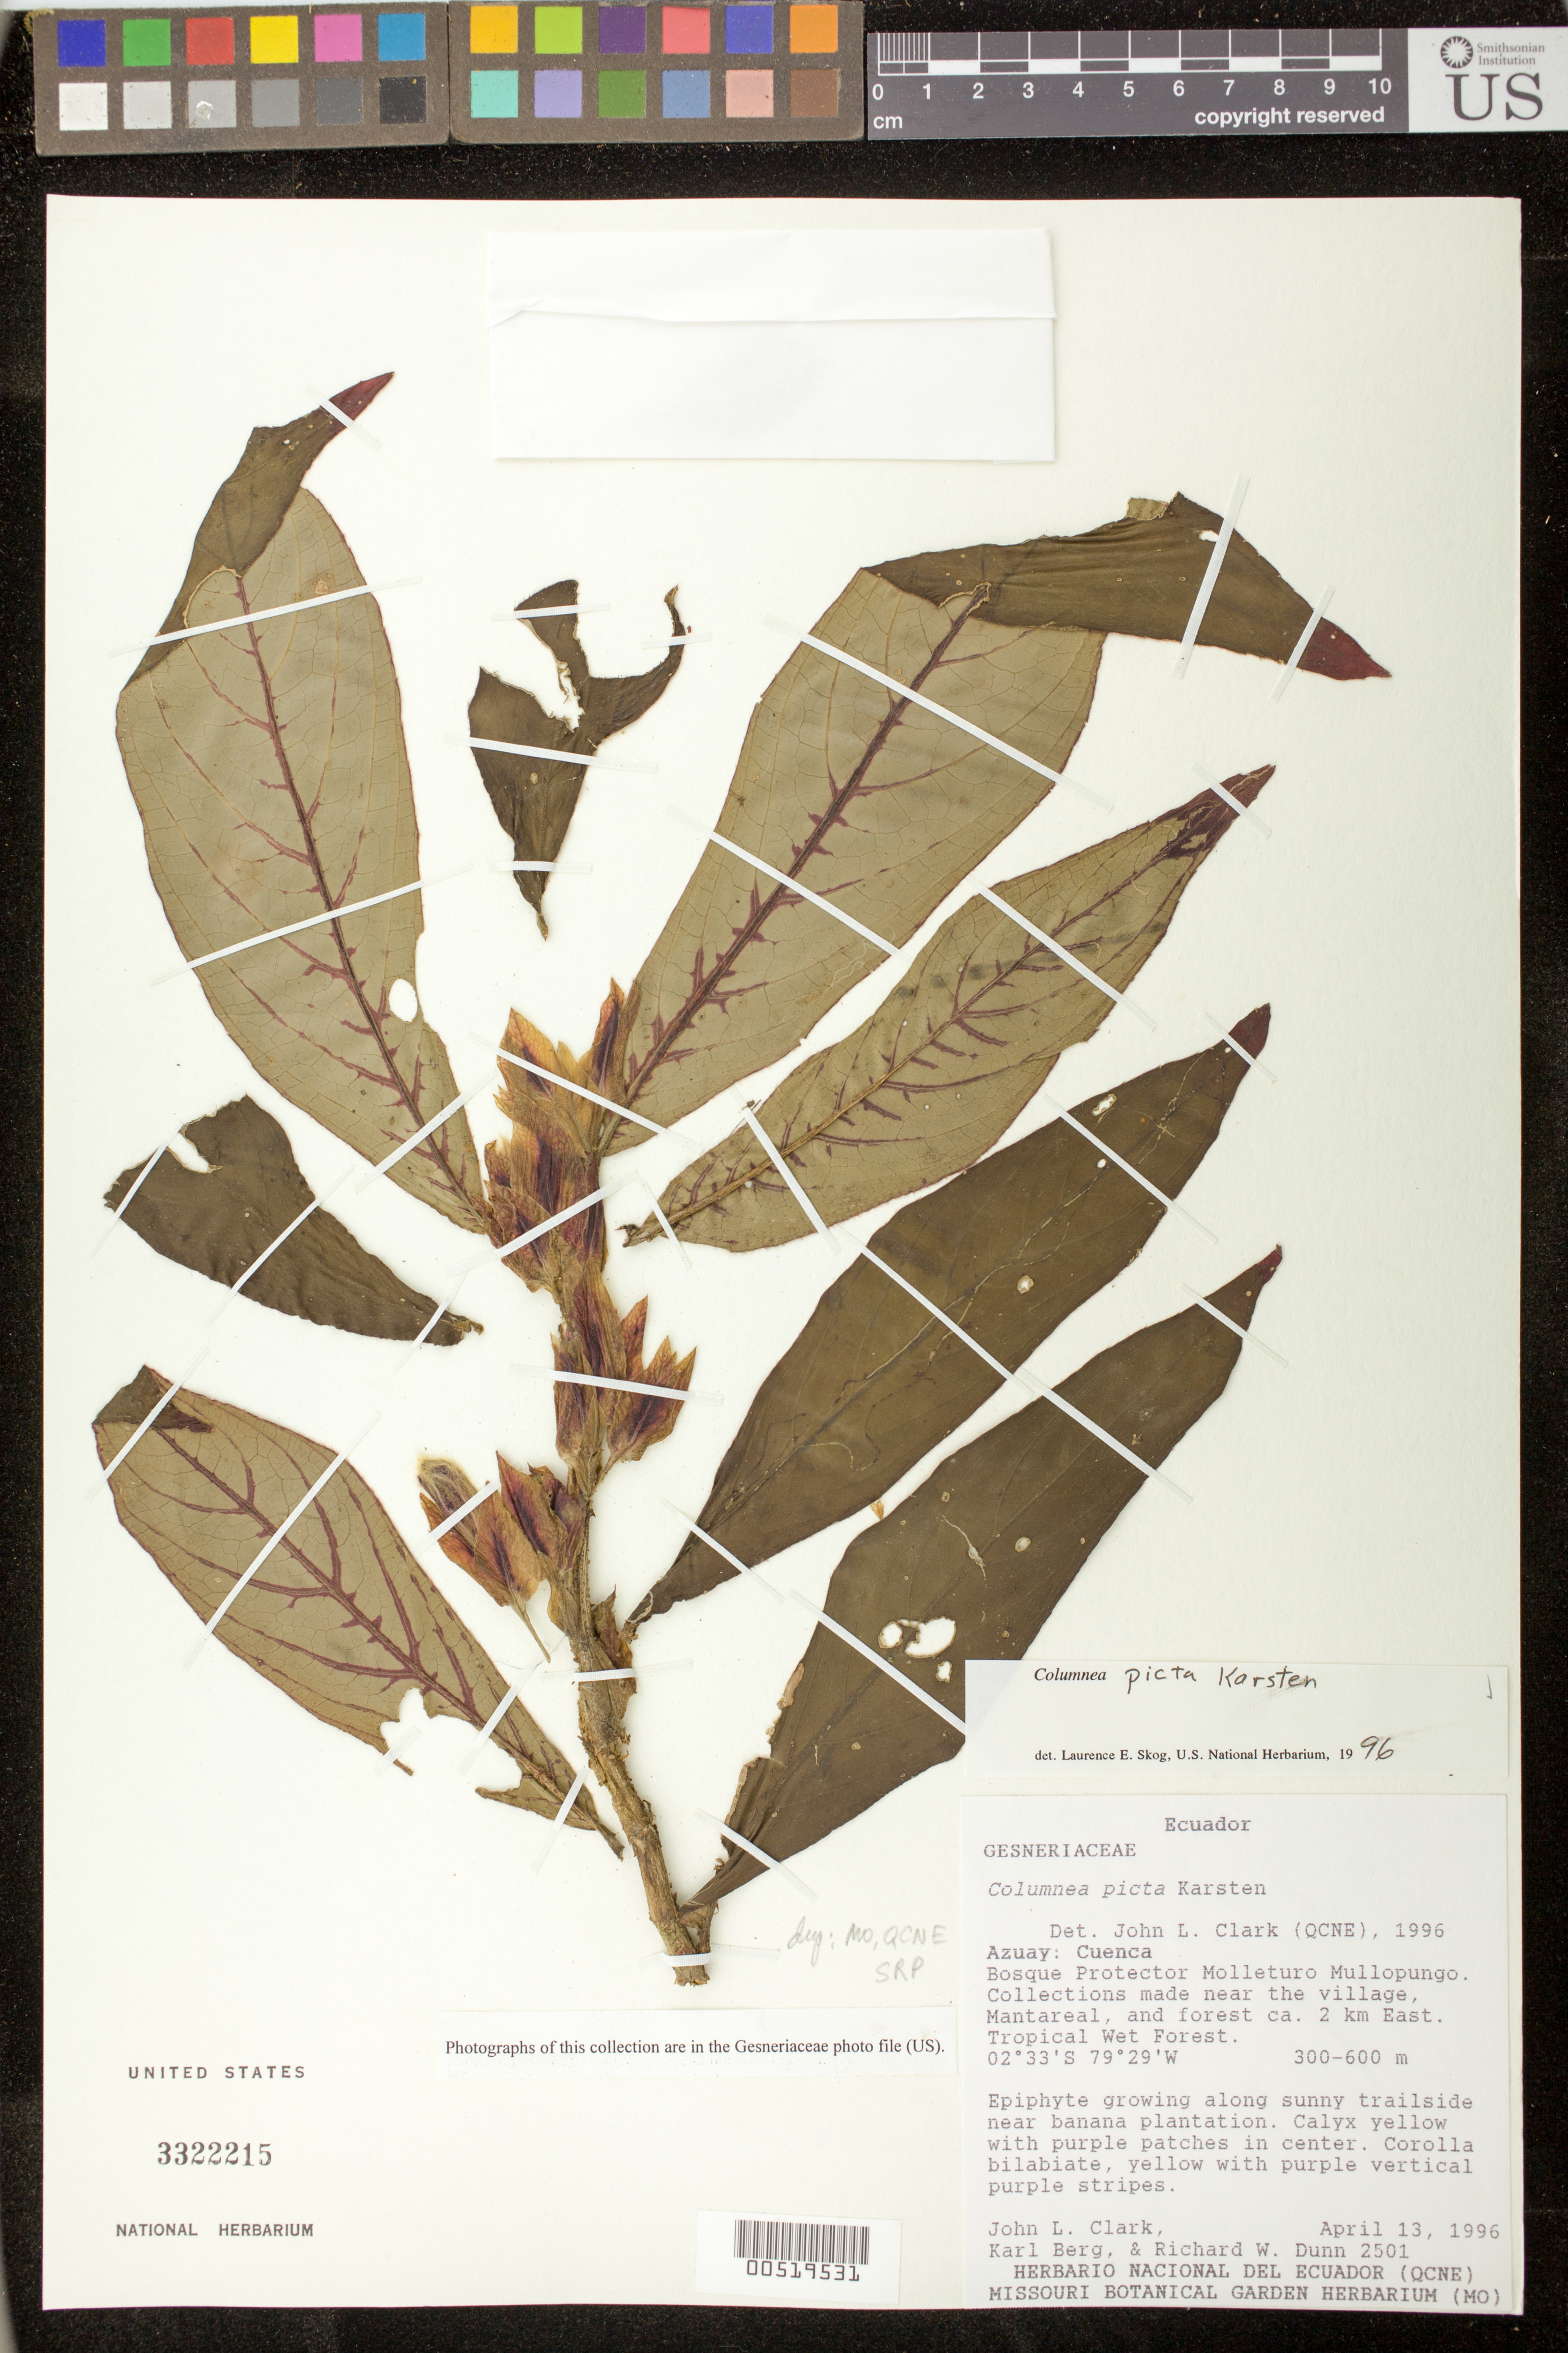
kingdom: Plantae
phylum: Tracheophyta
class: Magnoliopsida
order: Lamiales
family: Gesneriaceae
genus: Columnea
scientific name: Columnea karsteniana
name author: Singh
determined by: Skog, Laurence E.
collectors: J. L. Clark, K. Berg & R. Dunn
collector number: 2501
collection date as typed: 13 Apr 1996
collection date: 1996-04-13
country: Ecuador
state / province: Azuay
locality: Cuenca: Bosque Protector Molleturo Mullopungo, near the village, Mantareal, and forest ca. 2 km E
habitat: Tropical wet forest; growing along sunny trailside near banana plantation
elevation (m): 300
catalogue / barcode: US 3322215